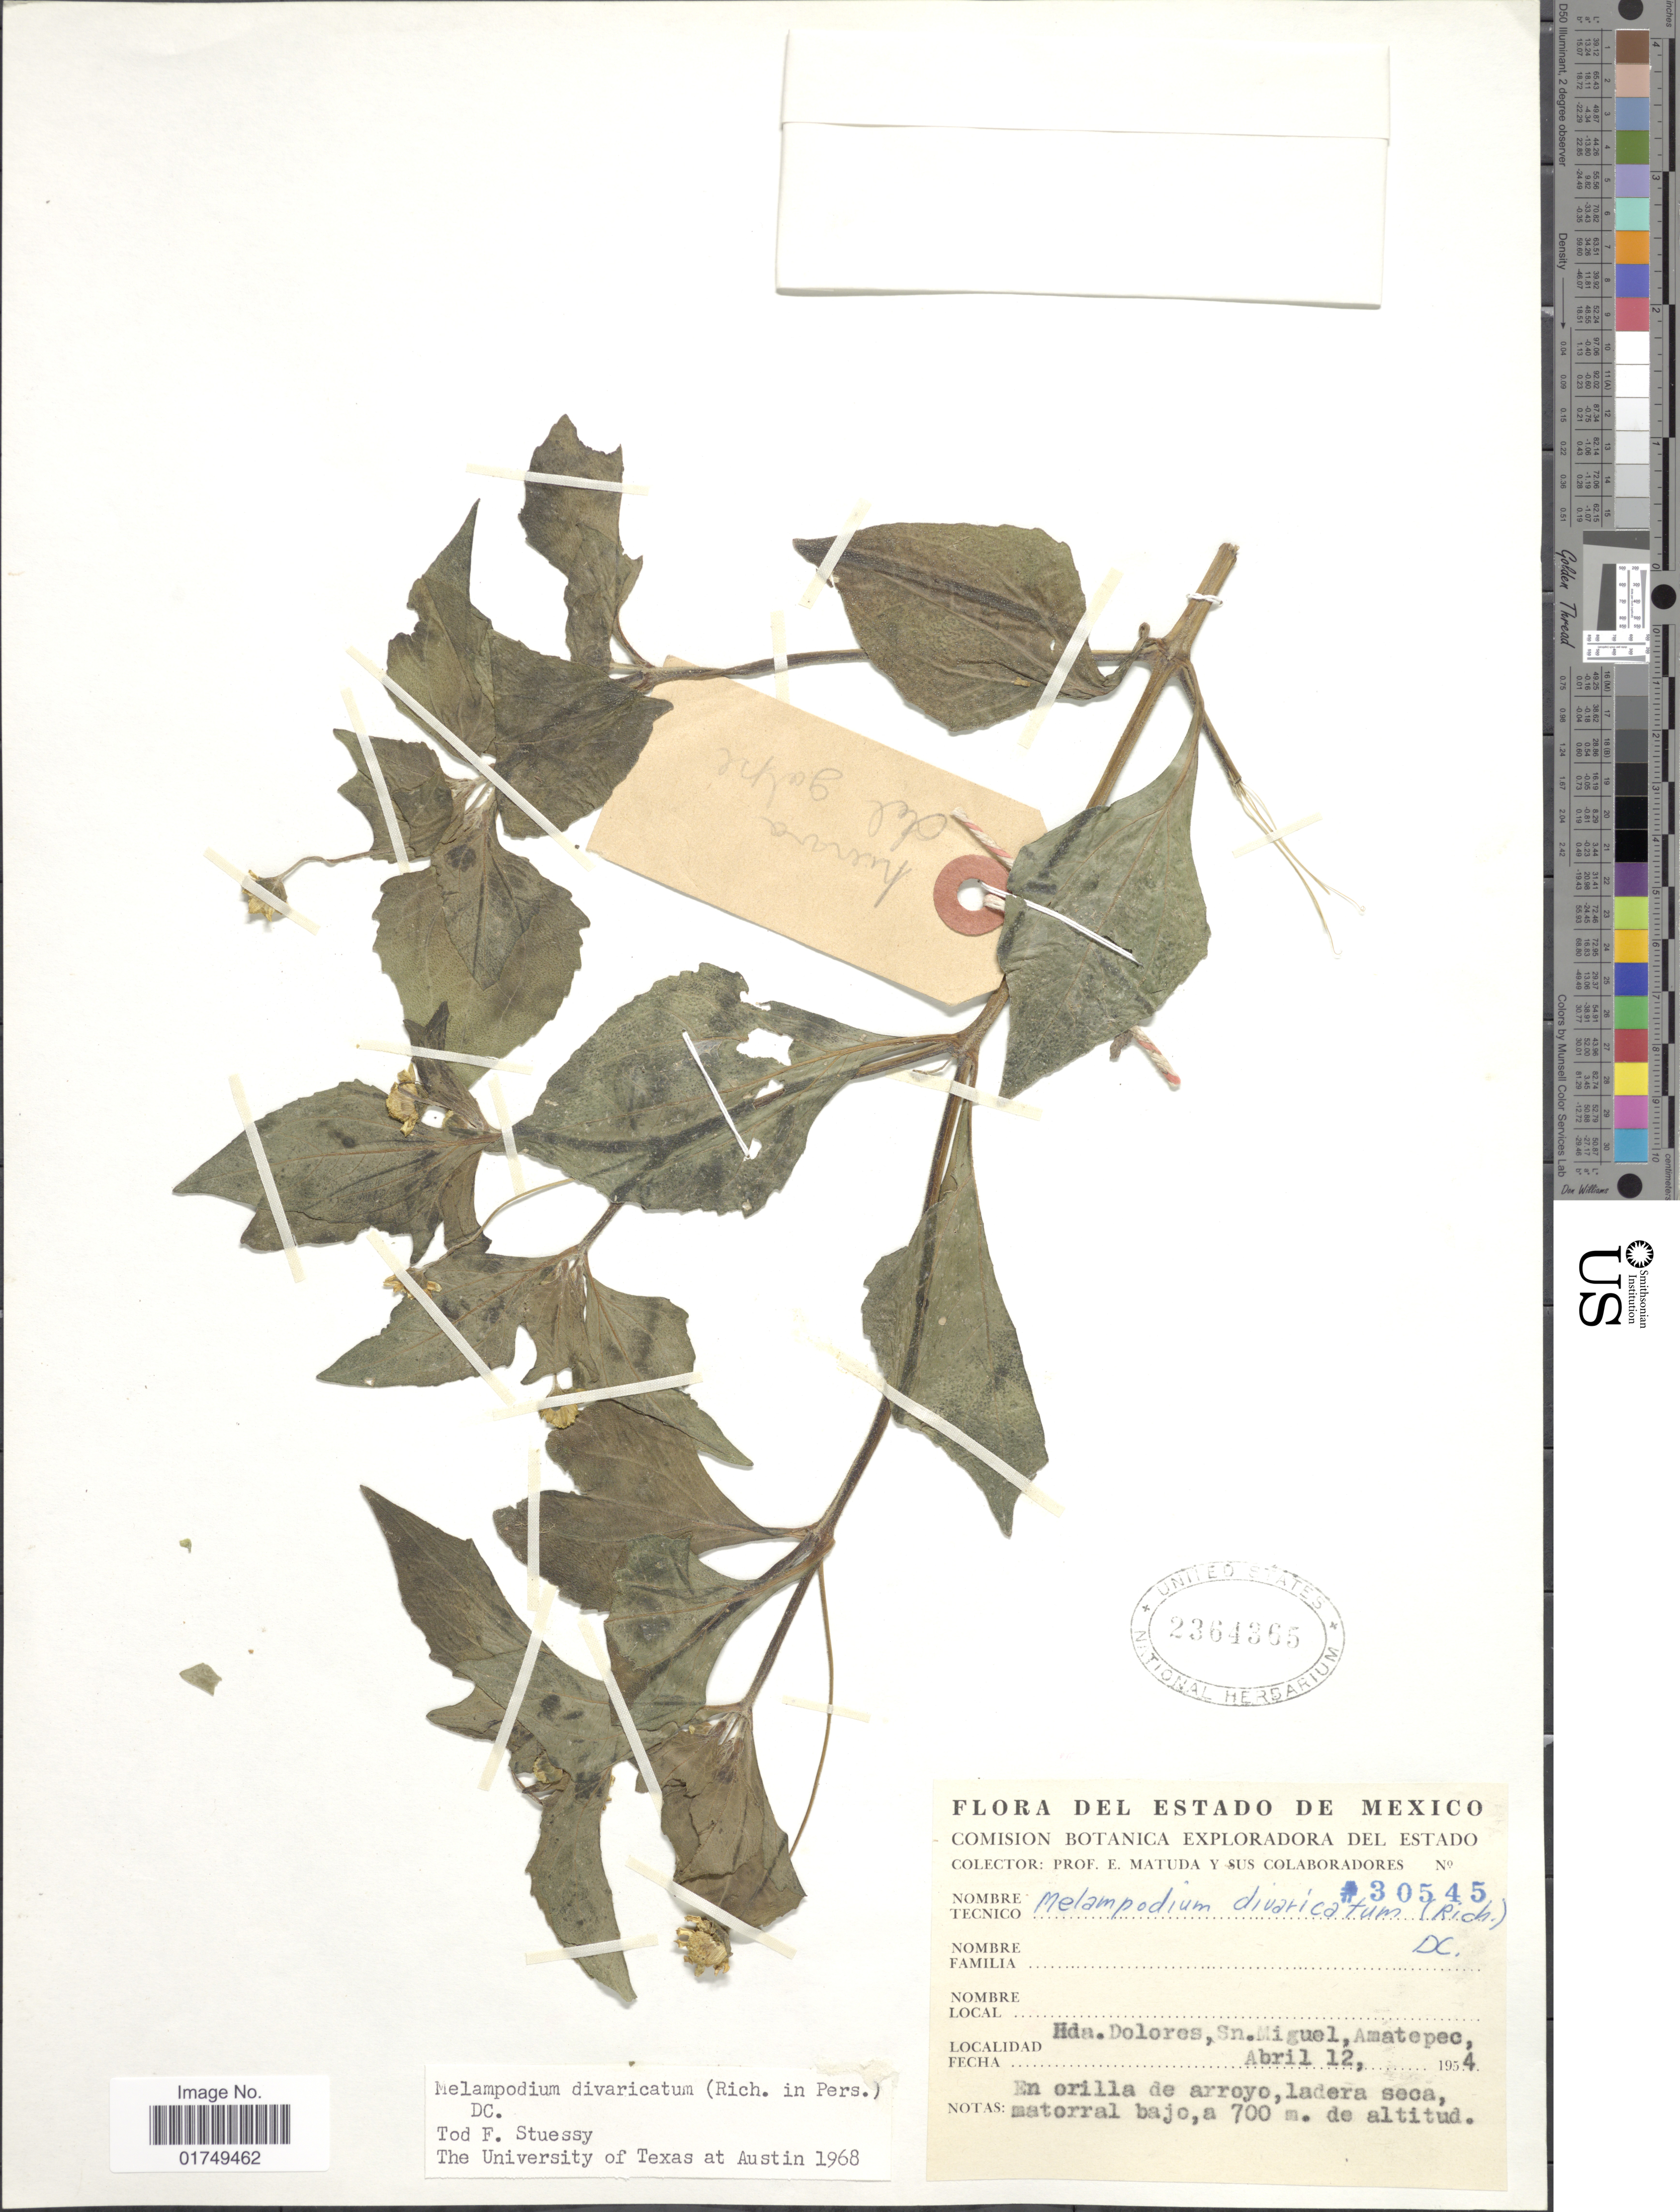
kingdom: Plantae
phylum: Tracheophyta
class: Magnoliopsida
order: Asterales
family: Asteraceae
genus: Melampodium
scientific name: Melampodium divaricatum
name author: (Rich.) DC.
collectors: E. Matuda & et al.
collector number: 30545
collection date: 1954-04-12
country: Mexico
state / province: México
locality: Hda. Dolores, Sn. Miguel, Amatepec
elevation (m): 700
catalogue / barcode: US 2364365